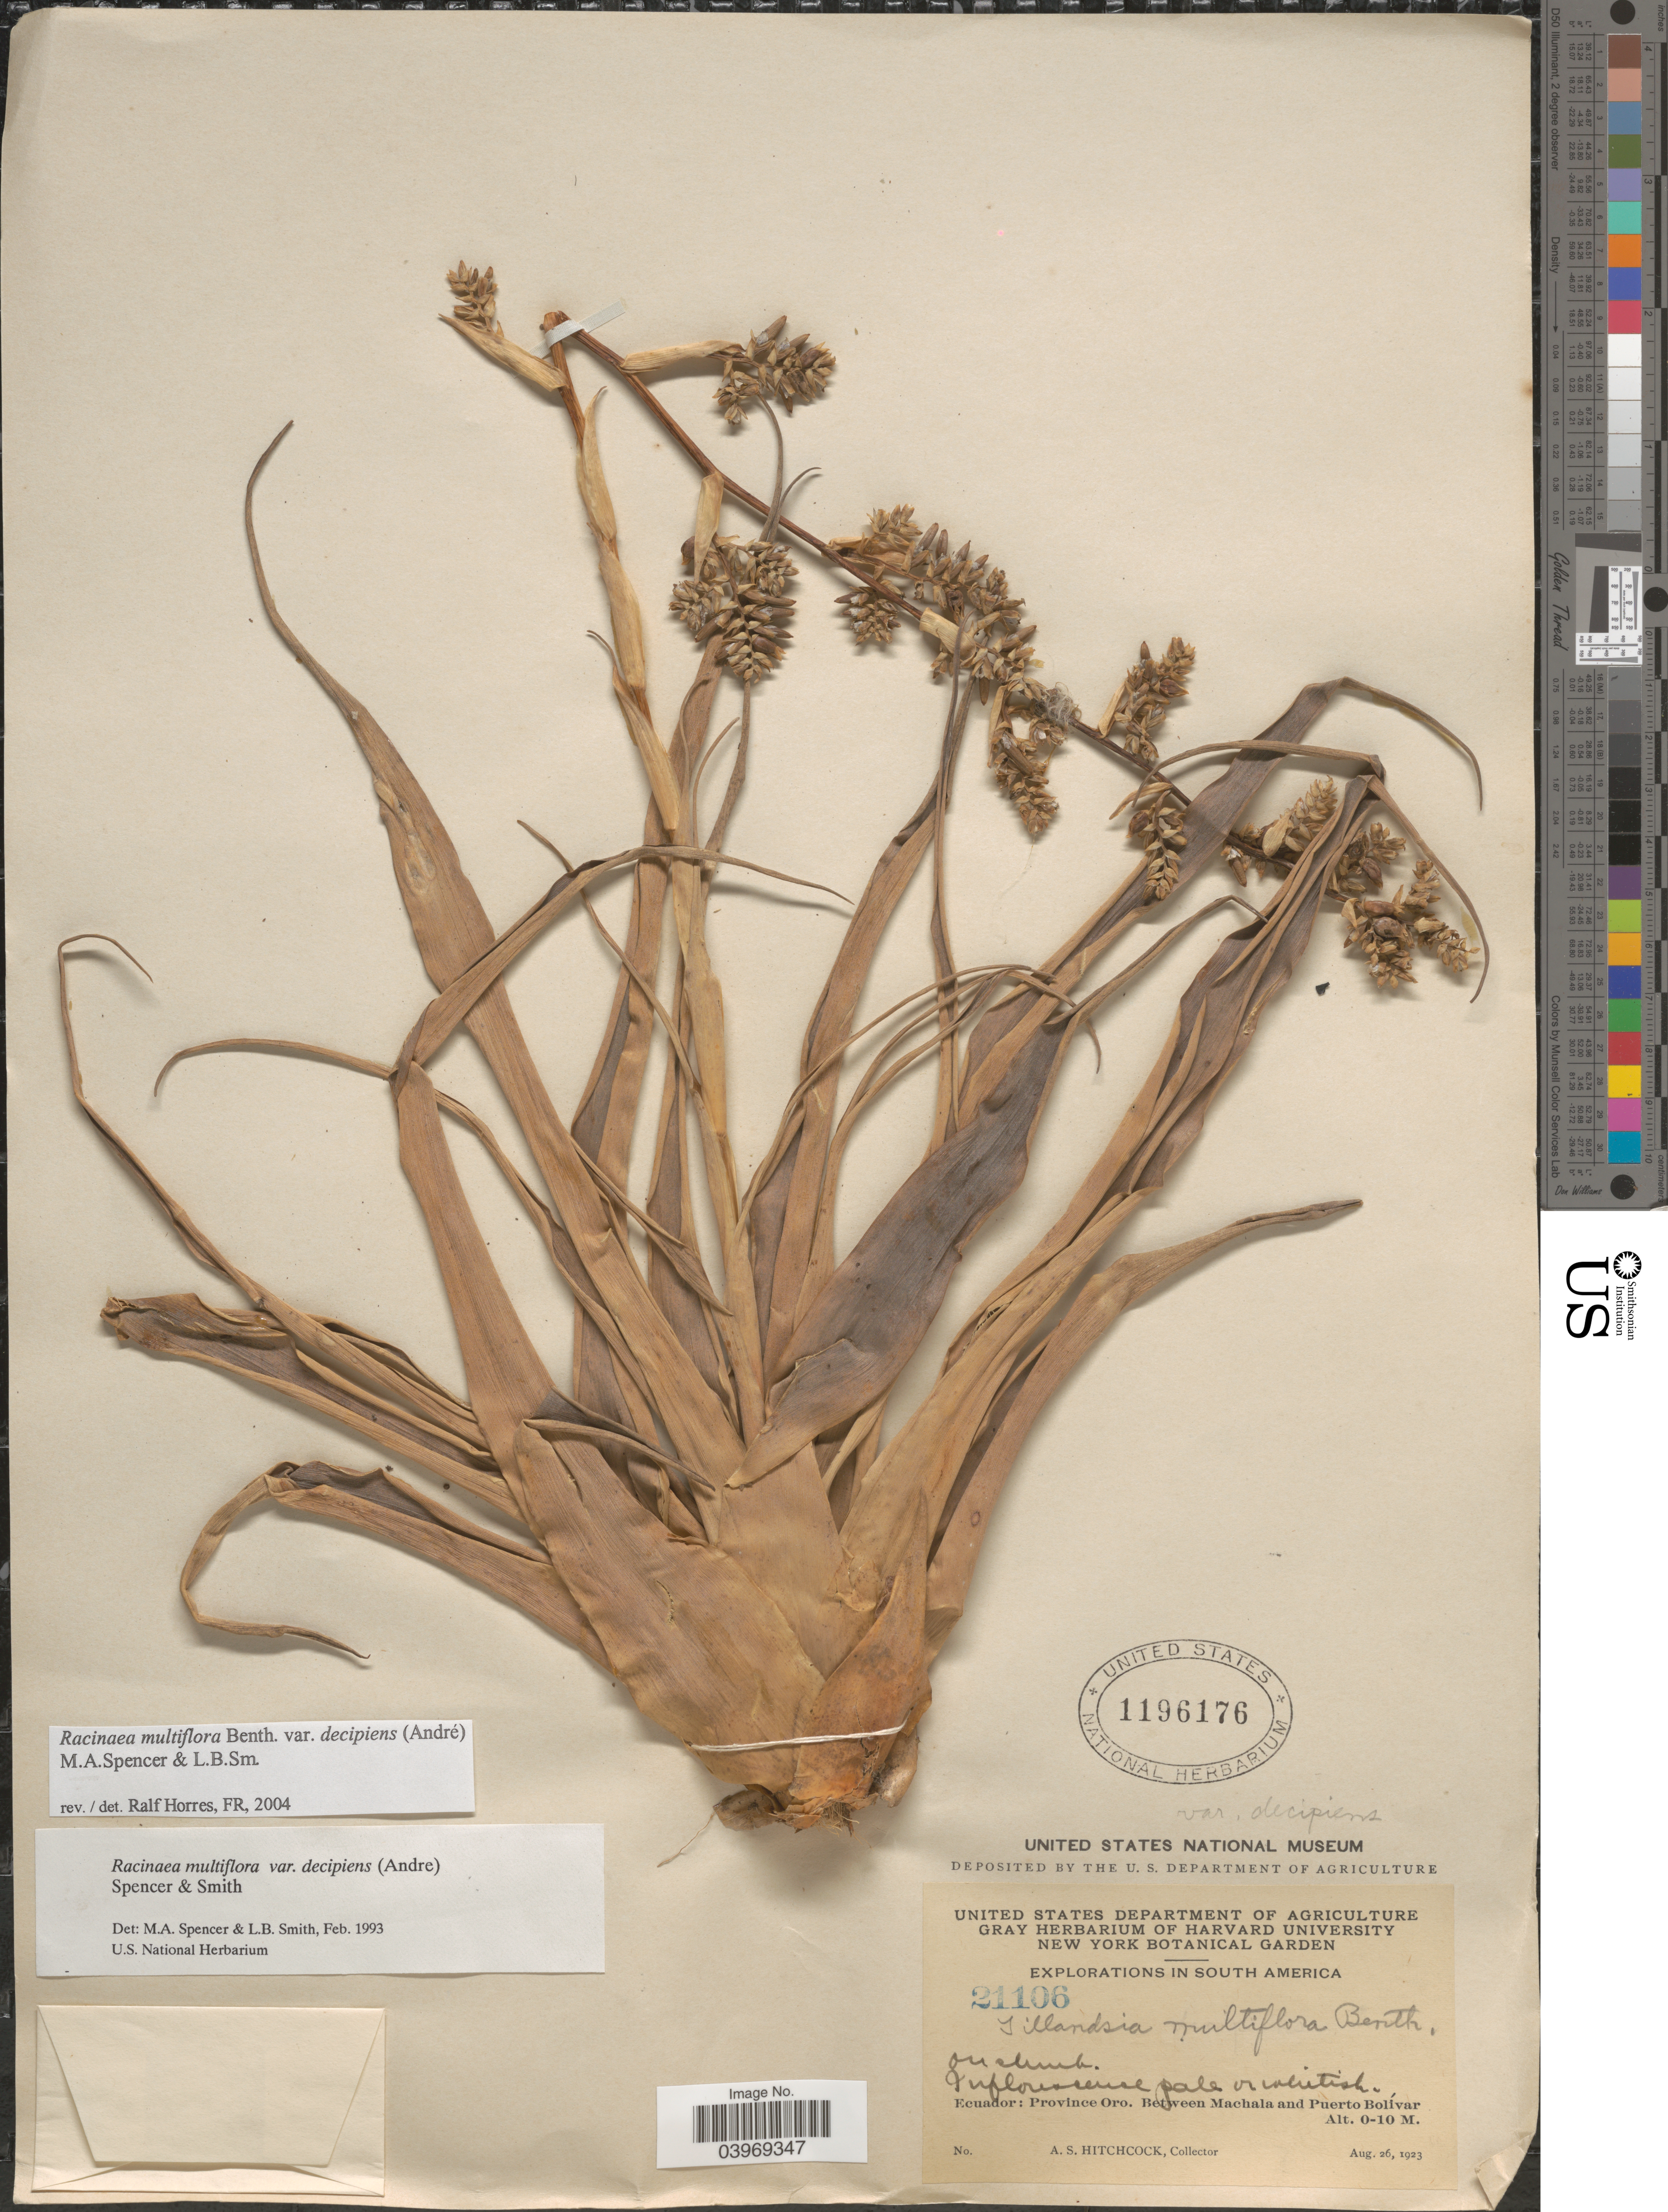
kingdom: Plantae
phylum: Tracheophyta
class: Liliopsida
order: Poales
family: Bromeliaceae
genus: Racinaea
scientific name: Racinaea multiflora var. decipiens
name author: (André) M.A. Spencer & L.B. Sm.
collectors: A. S. Hitchcock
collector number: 21106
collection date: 1923-08-26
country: Ecuador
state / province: El Oro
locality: Between Machala and Puerto Bolívar.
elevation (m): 0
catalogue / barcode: US 1196176